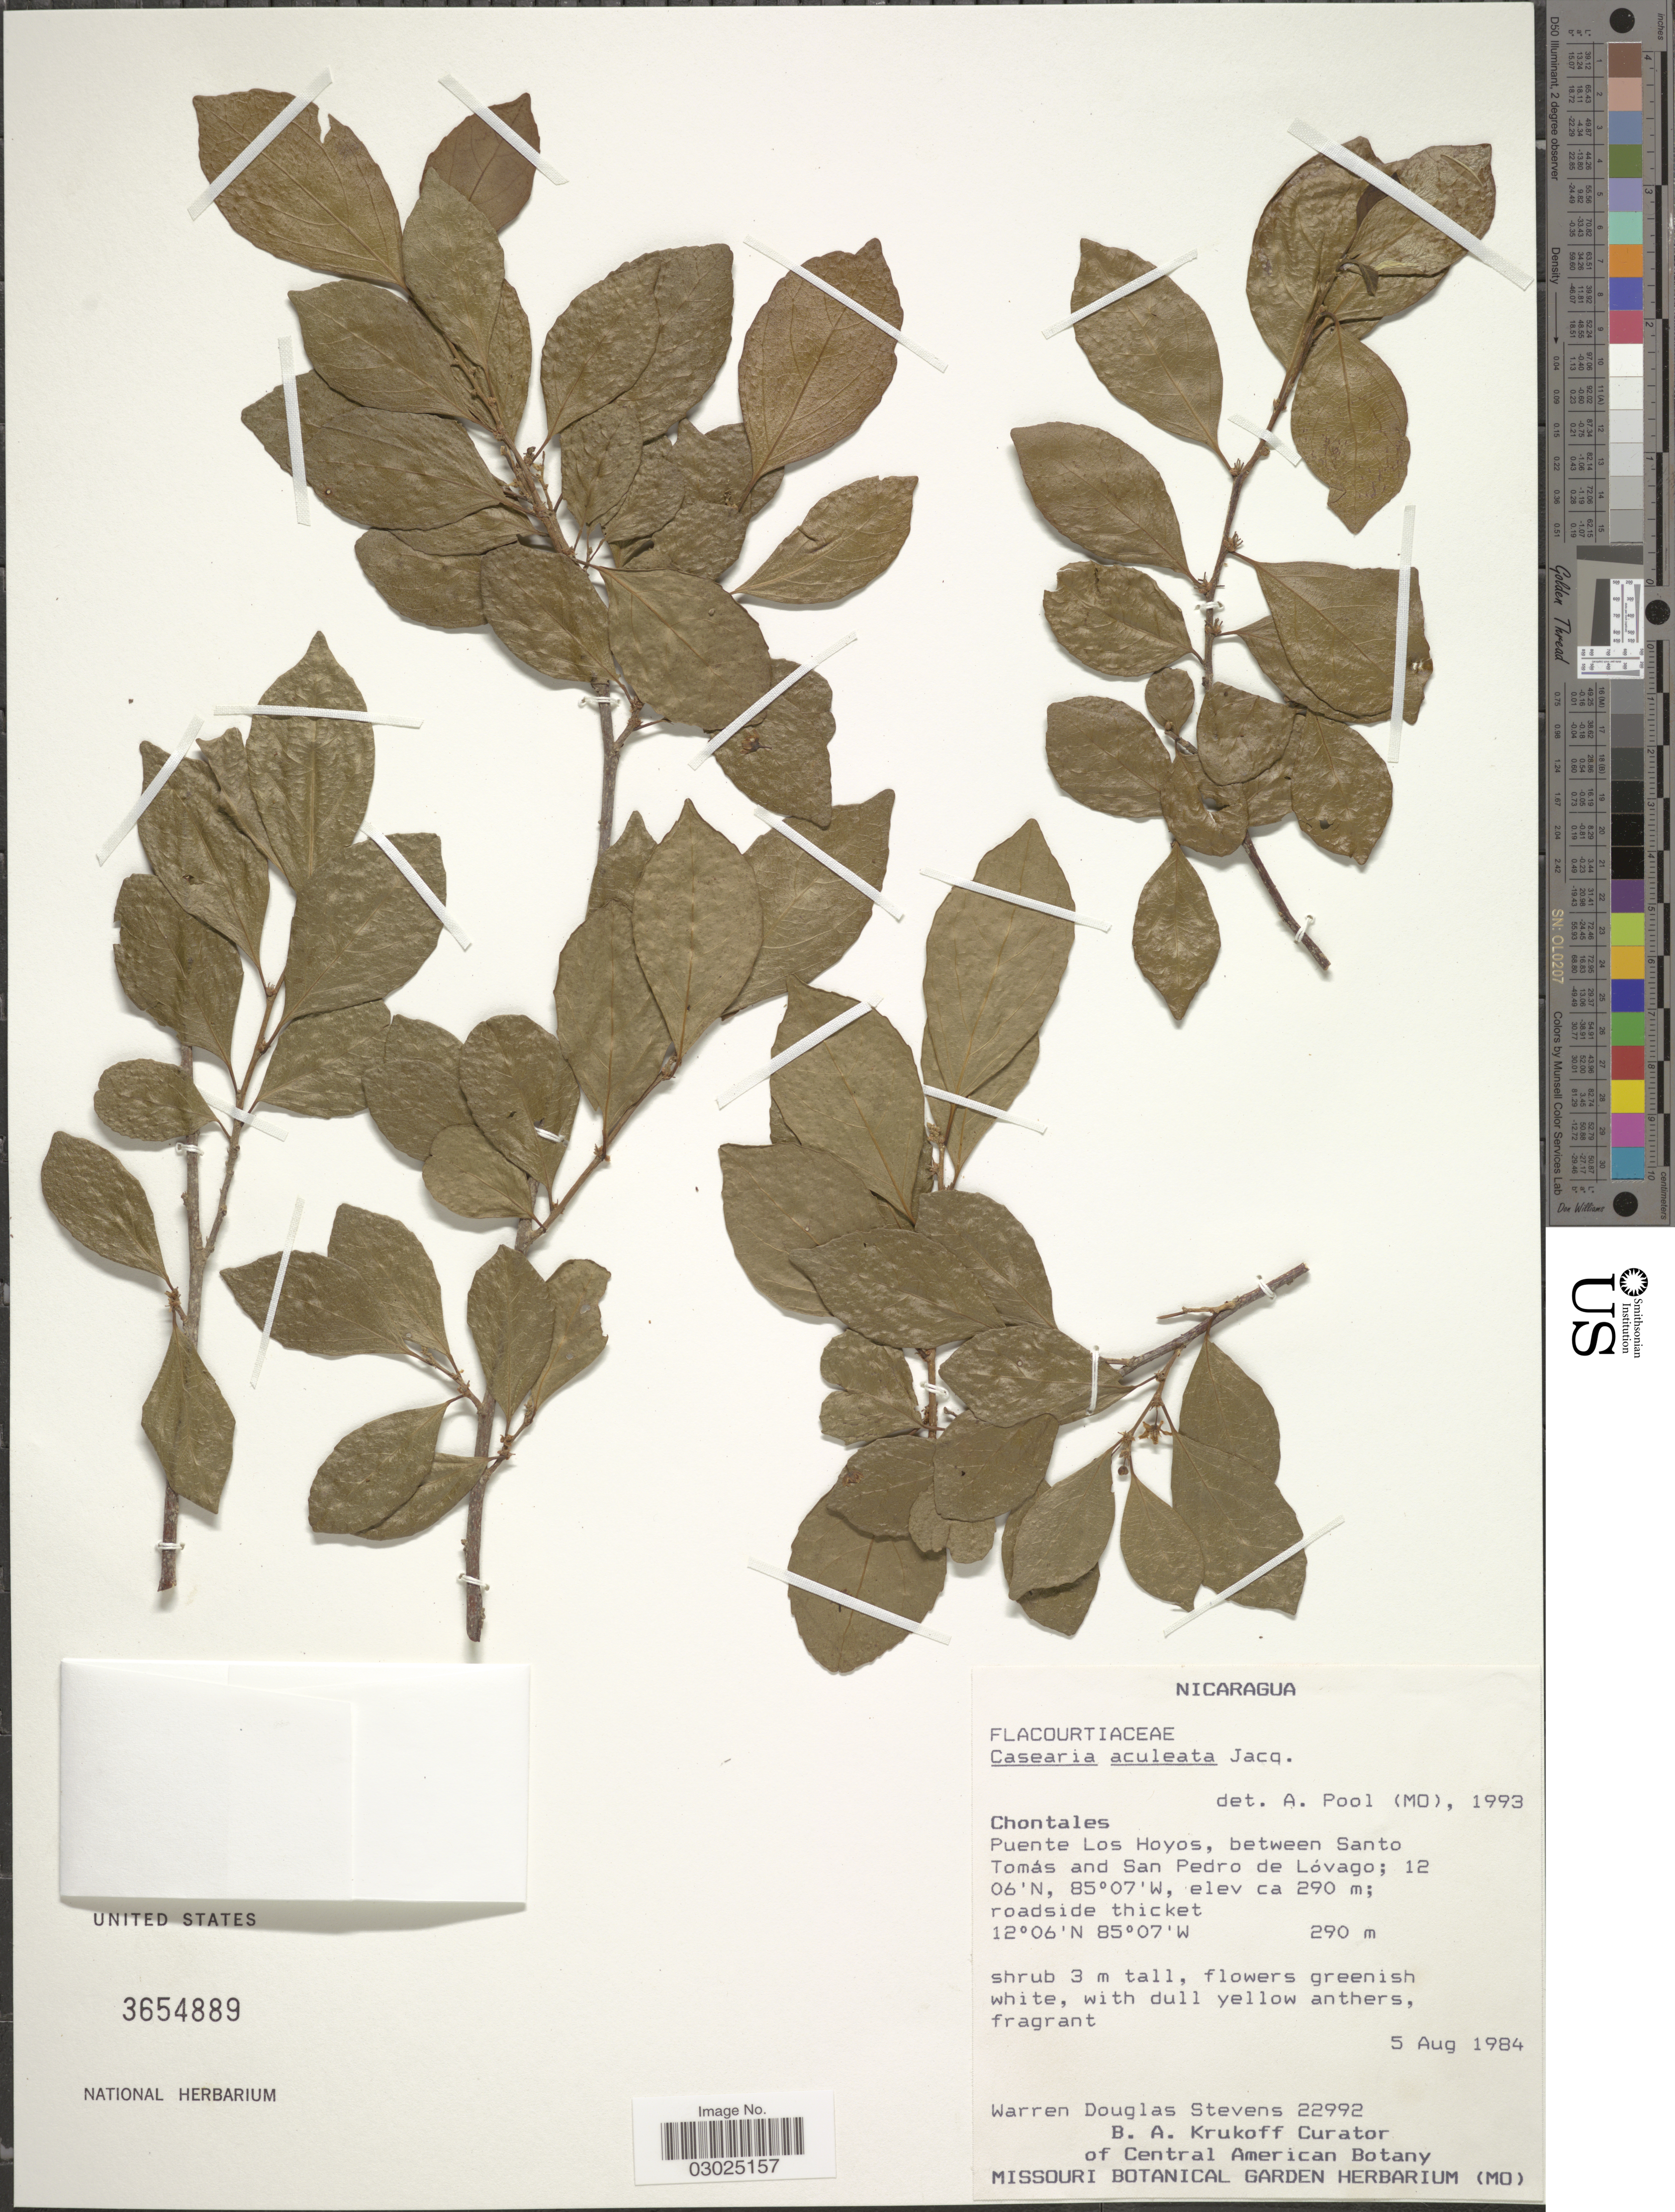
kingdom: Plantae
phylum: Tracheophyta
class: Magnoliopsida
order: Malpighiales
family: Salicaceae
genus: Casearia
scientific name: Casearia aculeata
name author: Jacq.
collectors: W. D. Stevens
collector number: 22992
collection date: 1984-08-05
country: Nicaragua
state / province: Chontales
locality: Puente Los Hoyos, between Santo Tomás and San Pedro de Lóvago,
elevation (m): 290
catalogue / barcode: US 3654889